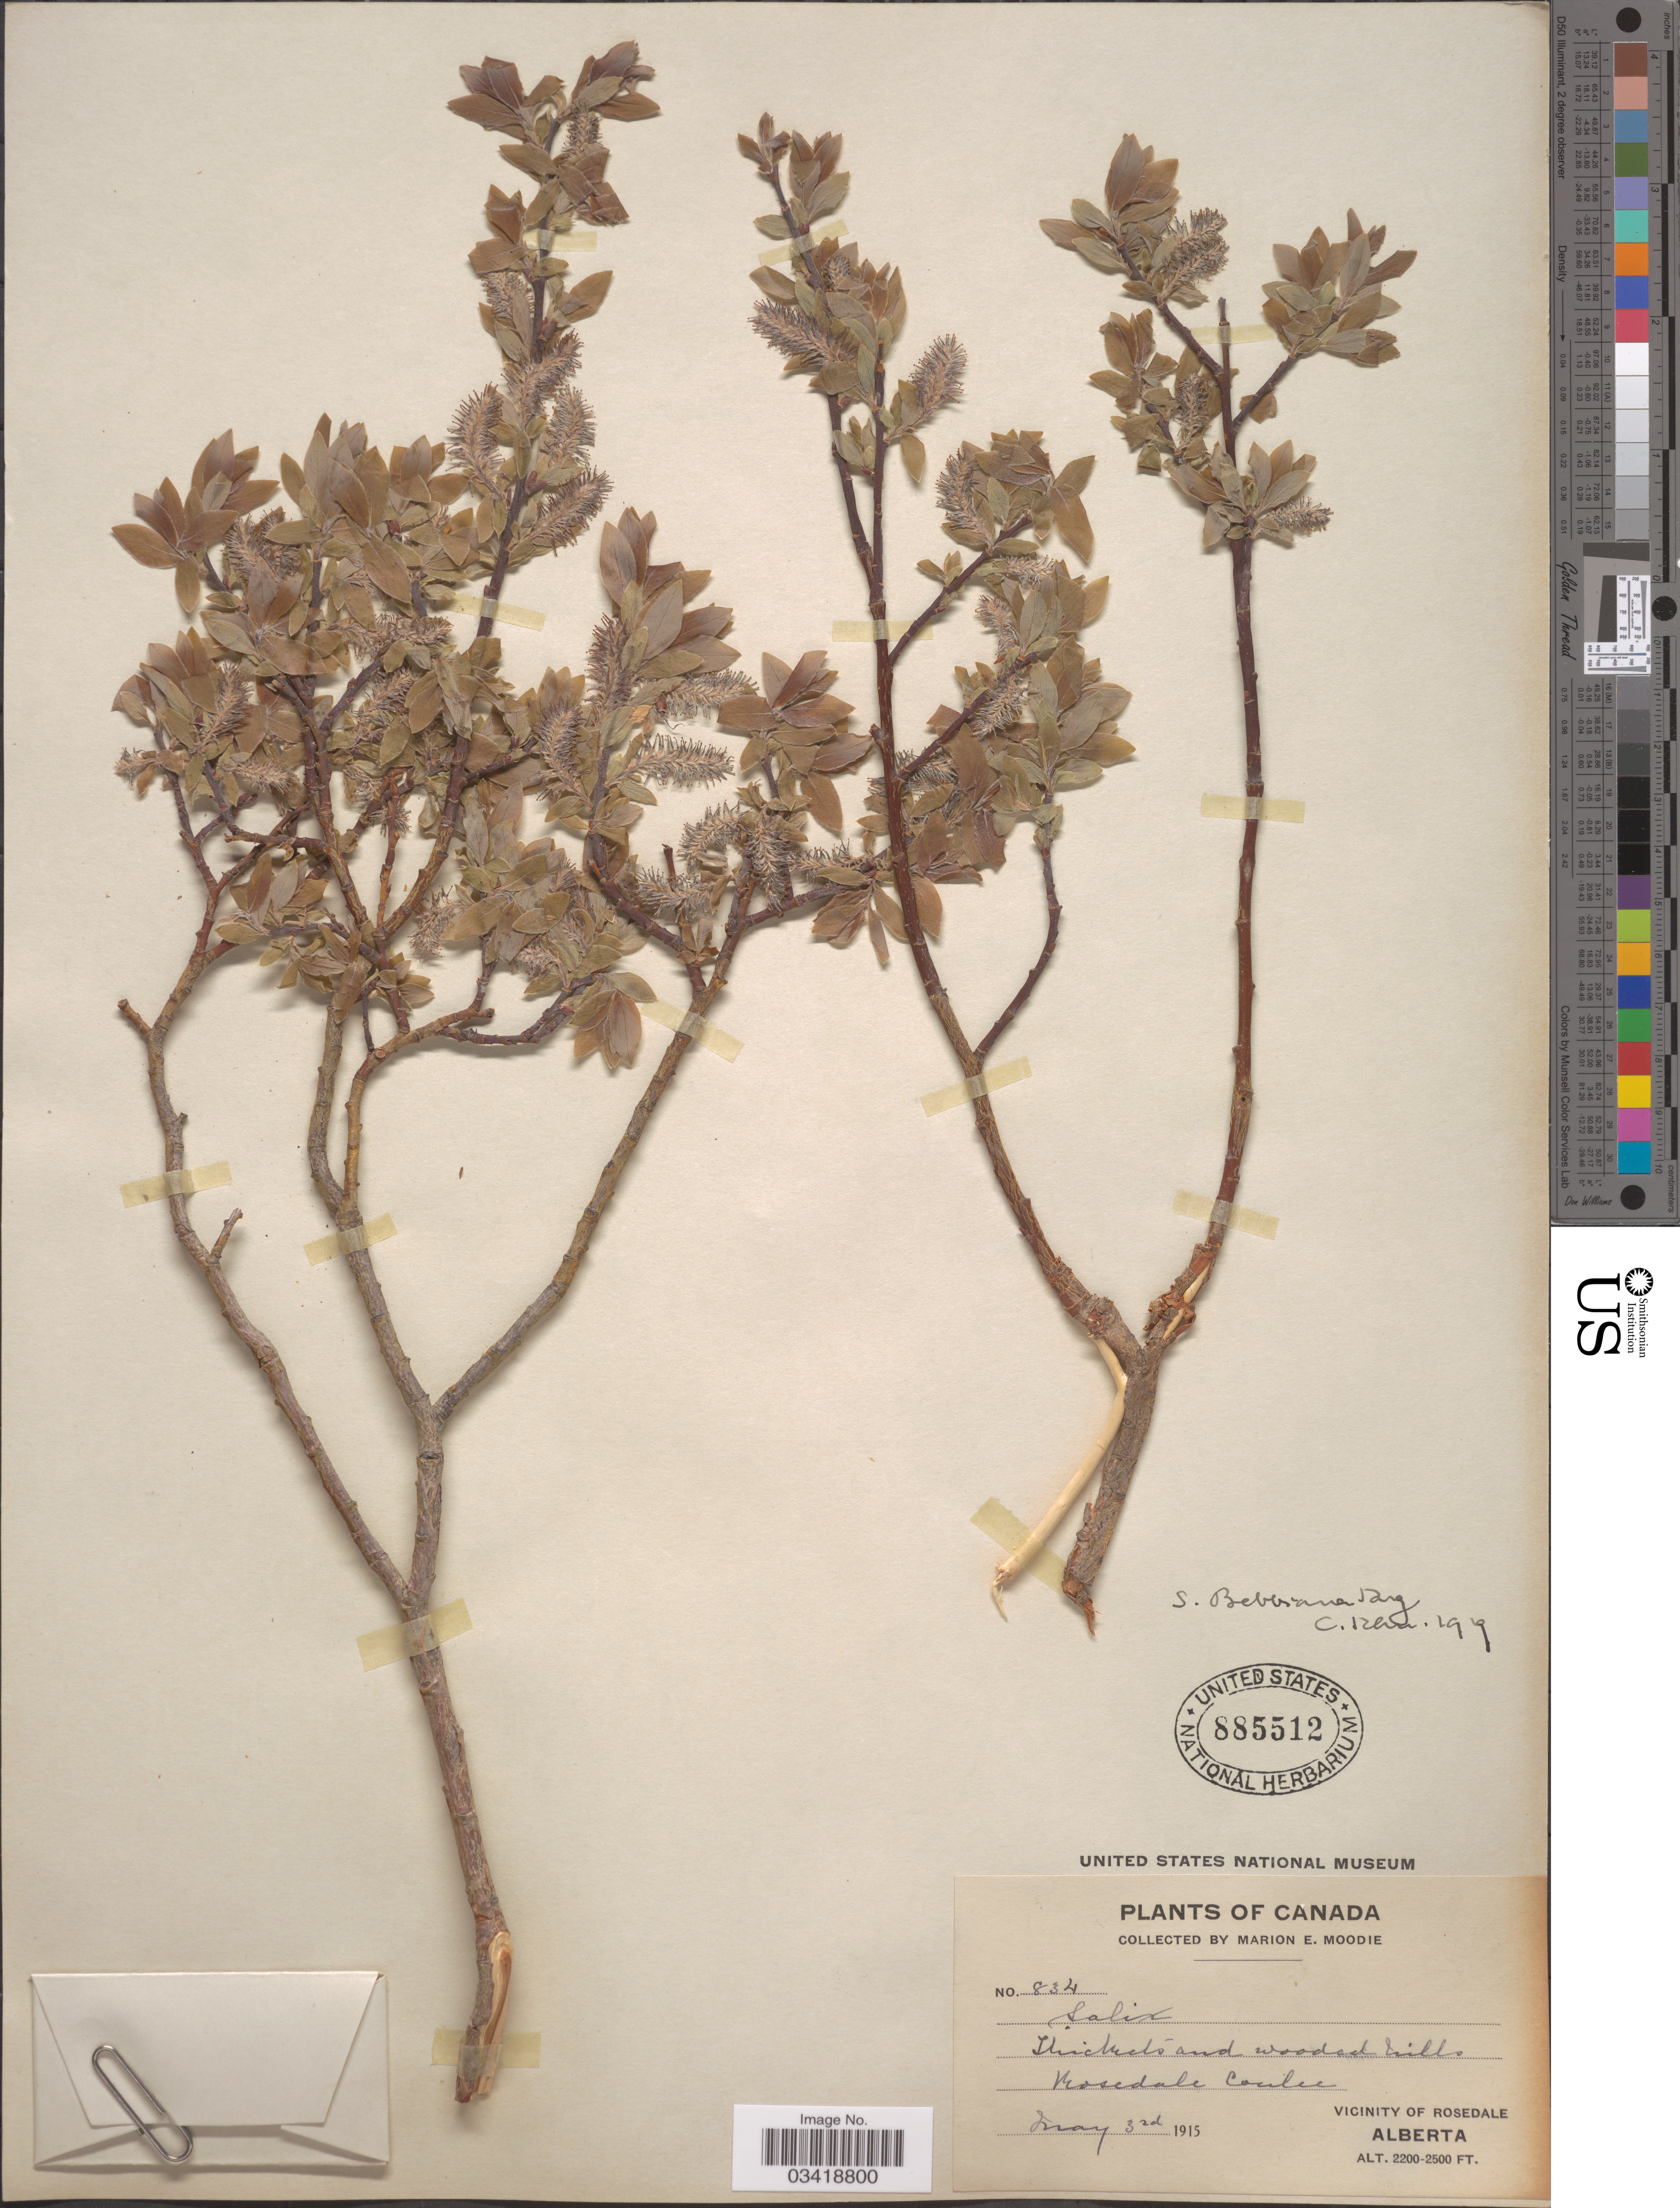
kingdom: Plantae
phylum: Tracheophyta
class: Magnoliopsida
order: Malpighiales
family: Salicaceae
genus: Salix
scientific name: Salix bebbiana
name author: Sarg.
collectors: M. E. Moodie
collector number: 834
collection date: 1915-05-03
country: Canada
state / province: Alberta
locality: Rosedale Coulee. Vicinity of Rosedale.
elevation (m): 671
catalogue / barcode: US 885512